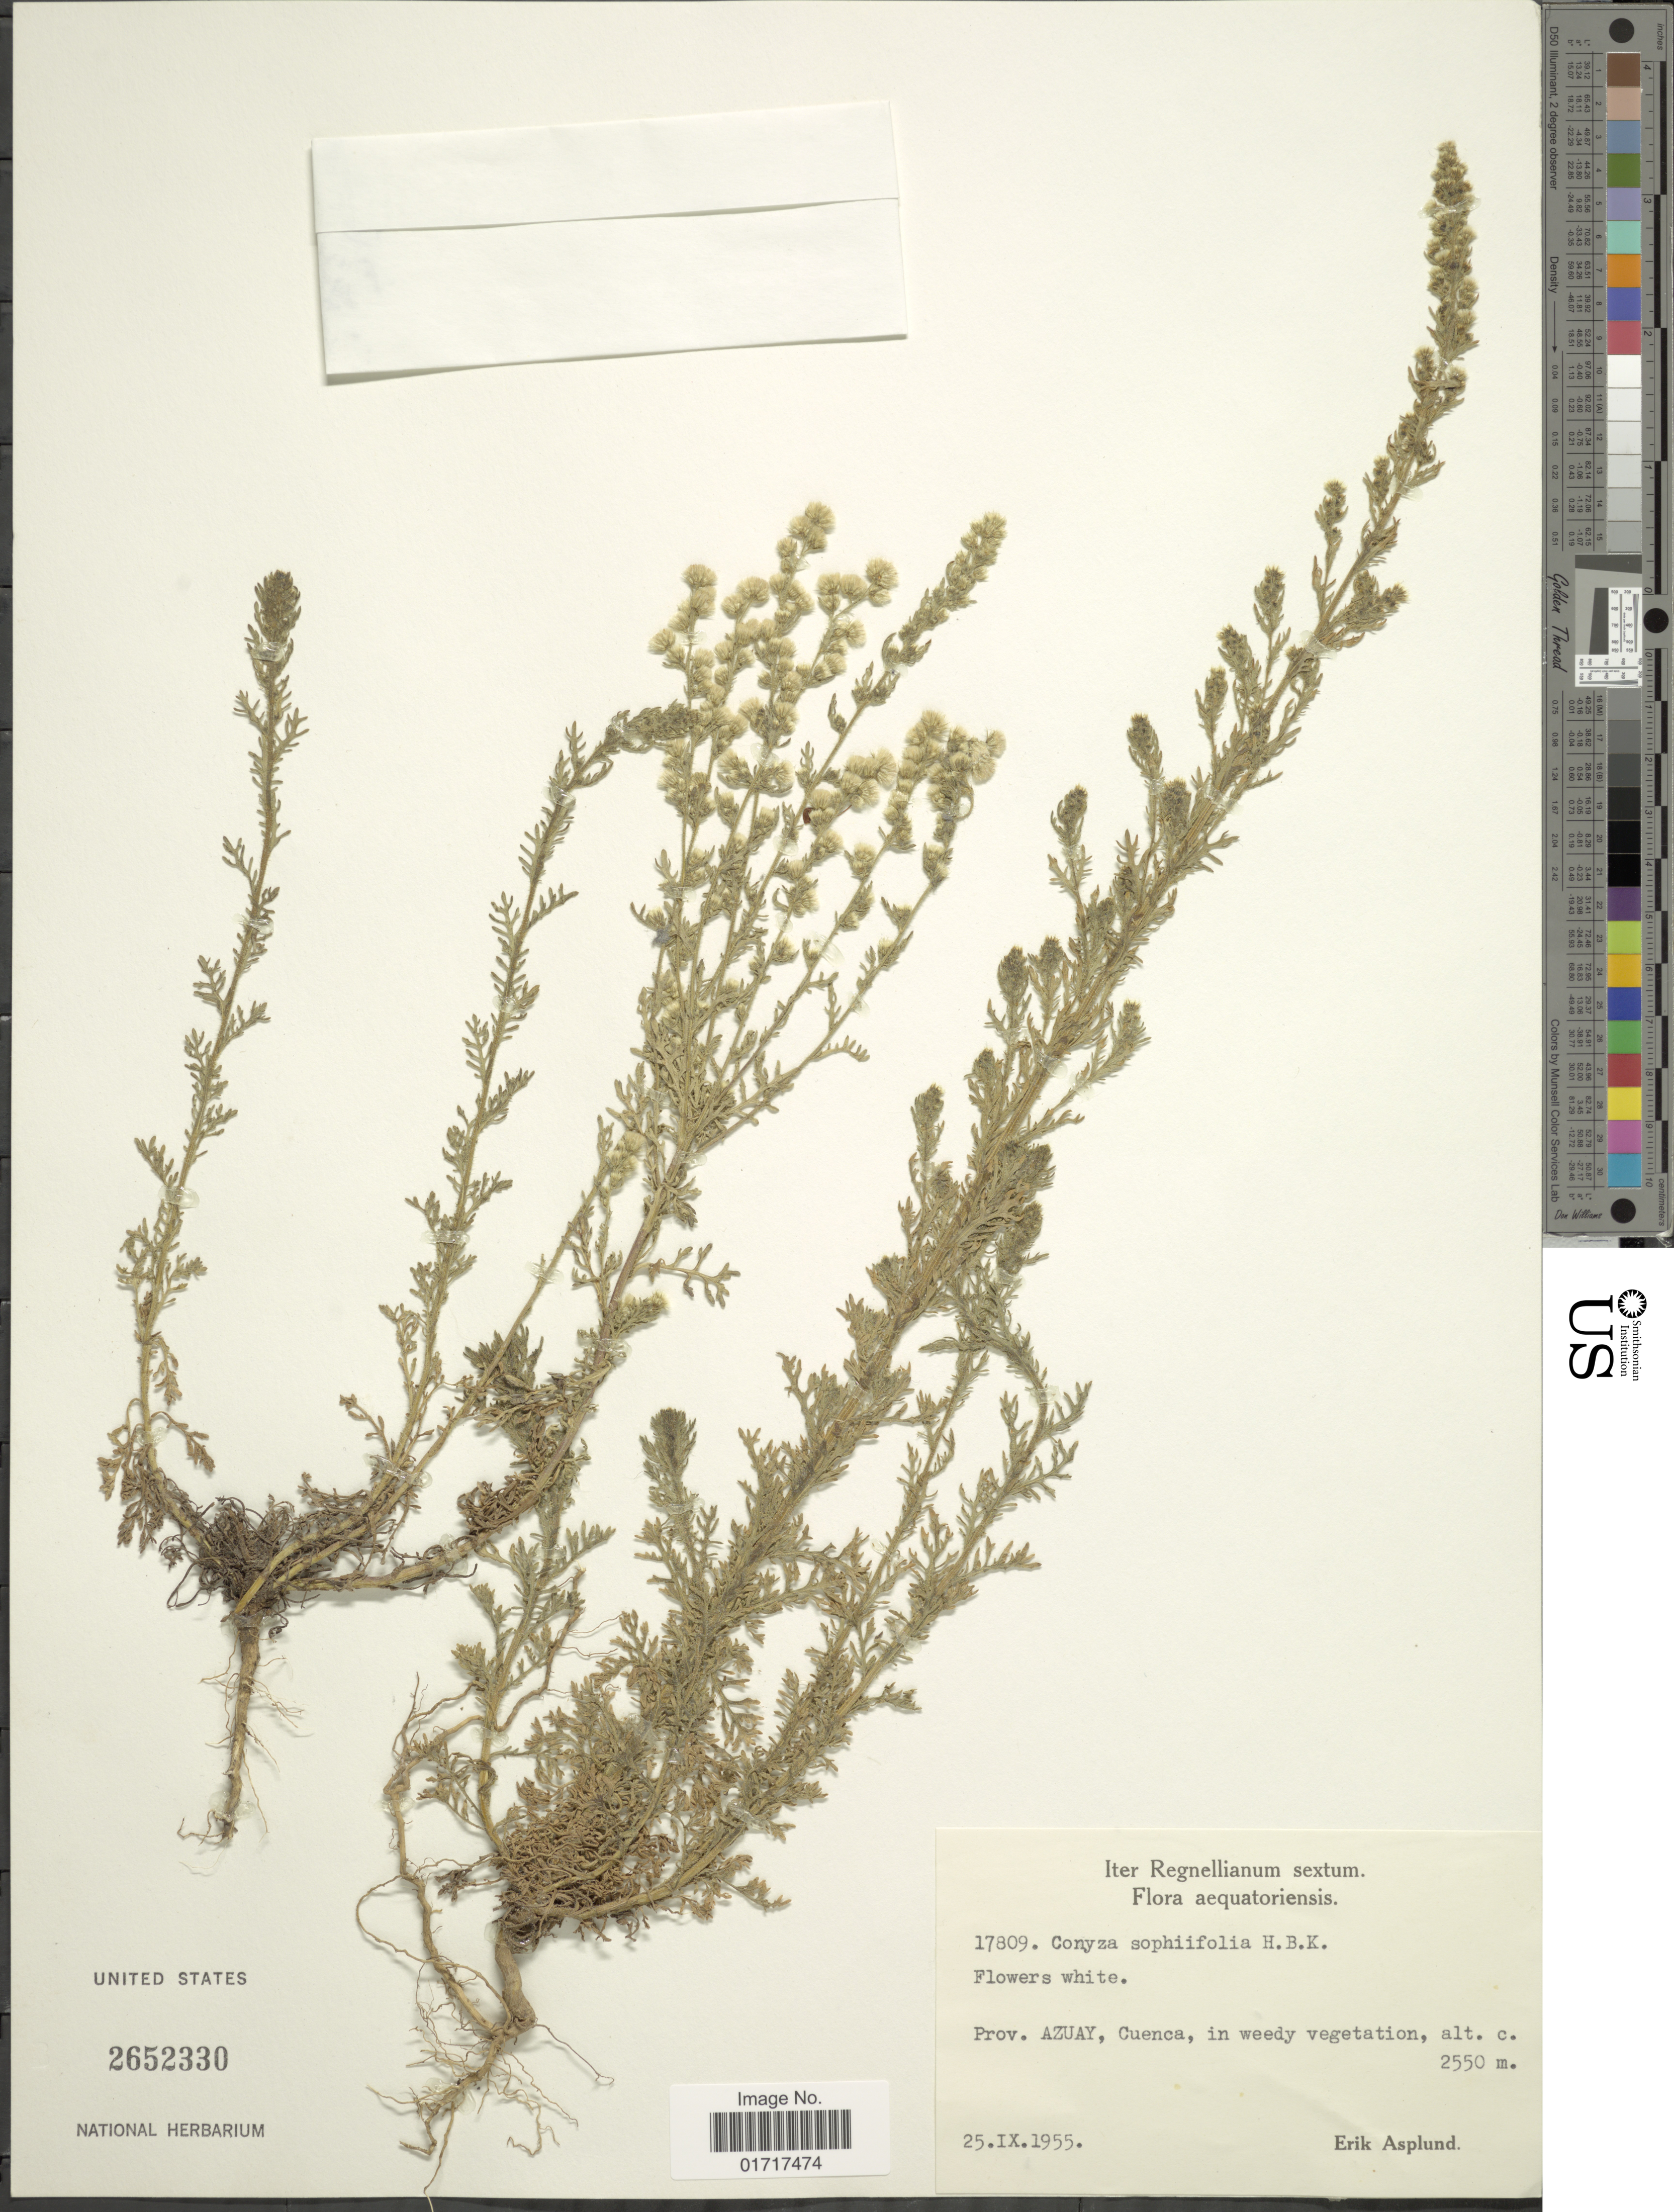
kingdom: Plantae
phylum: Tracheophyta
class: Magnoliopsida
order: Asterales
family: Asteraceae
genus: Conyza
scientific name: Conyza sophiifolia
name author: Kunth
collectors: E. Asplund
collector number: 17809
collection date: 1955-09-25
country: Ecuador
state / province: Azuay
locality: Prov. Azuay, Cuenca.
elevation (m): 2550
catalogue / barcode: US 2652330